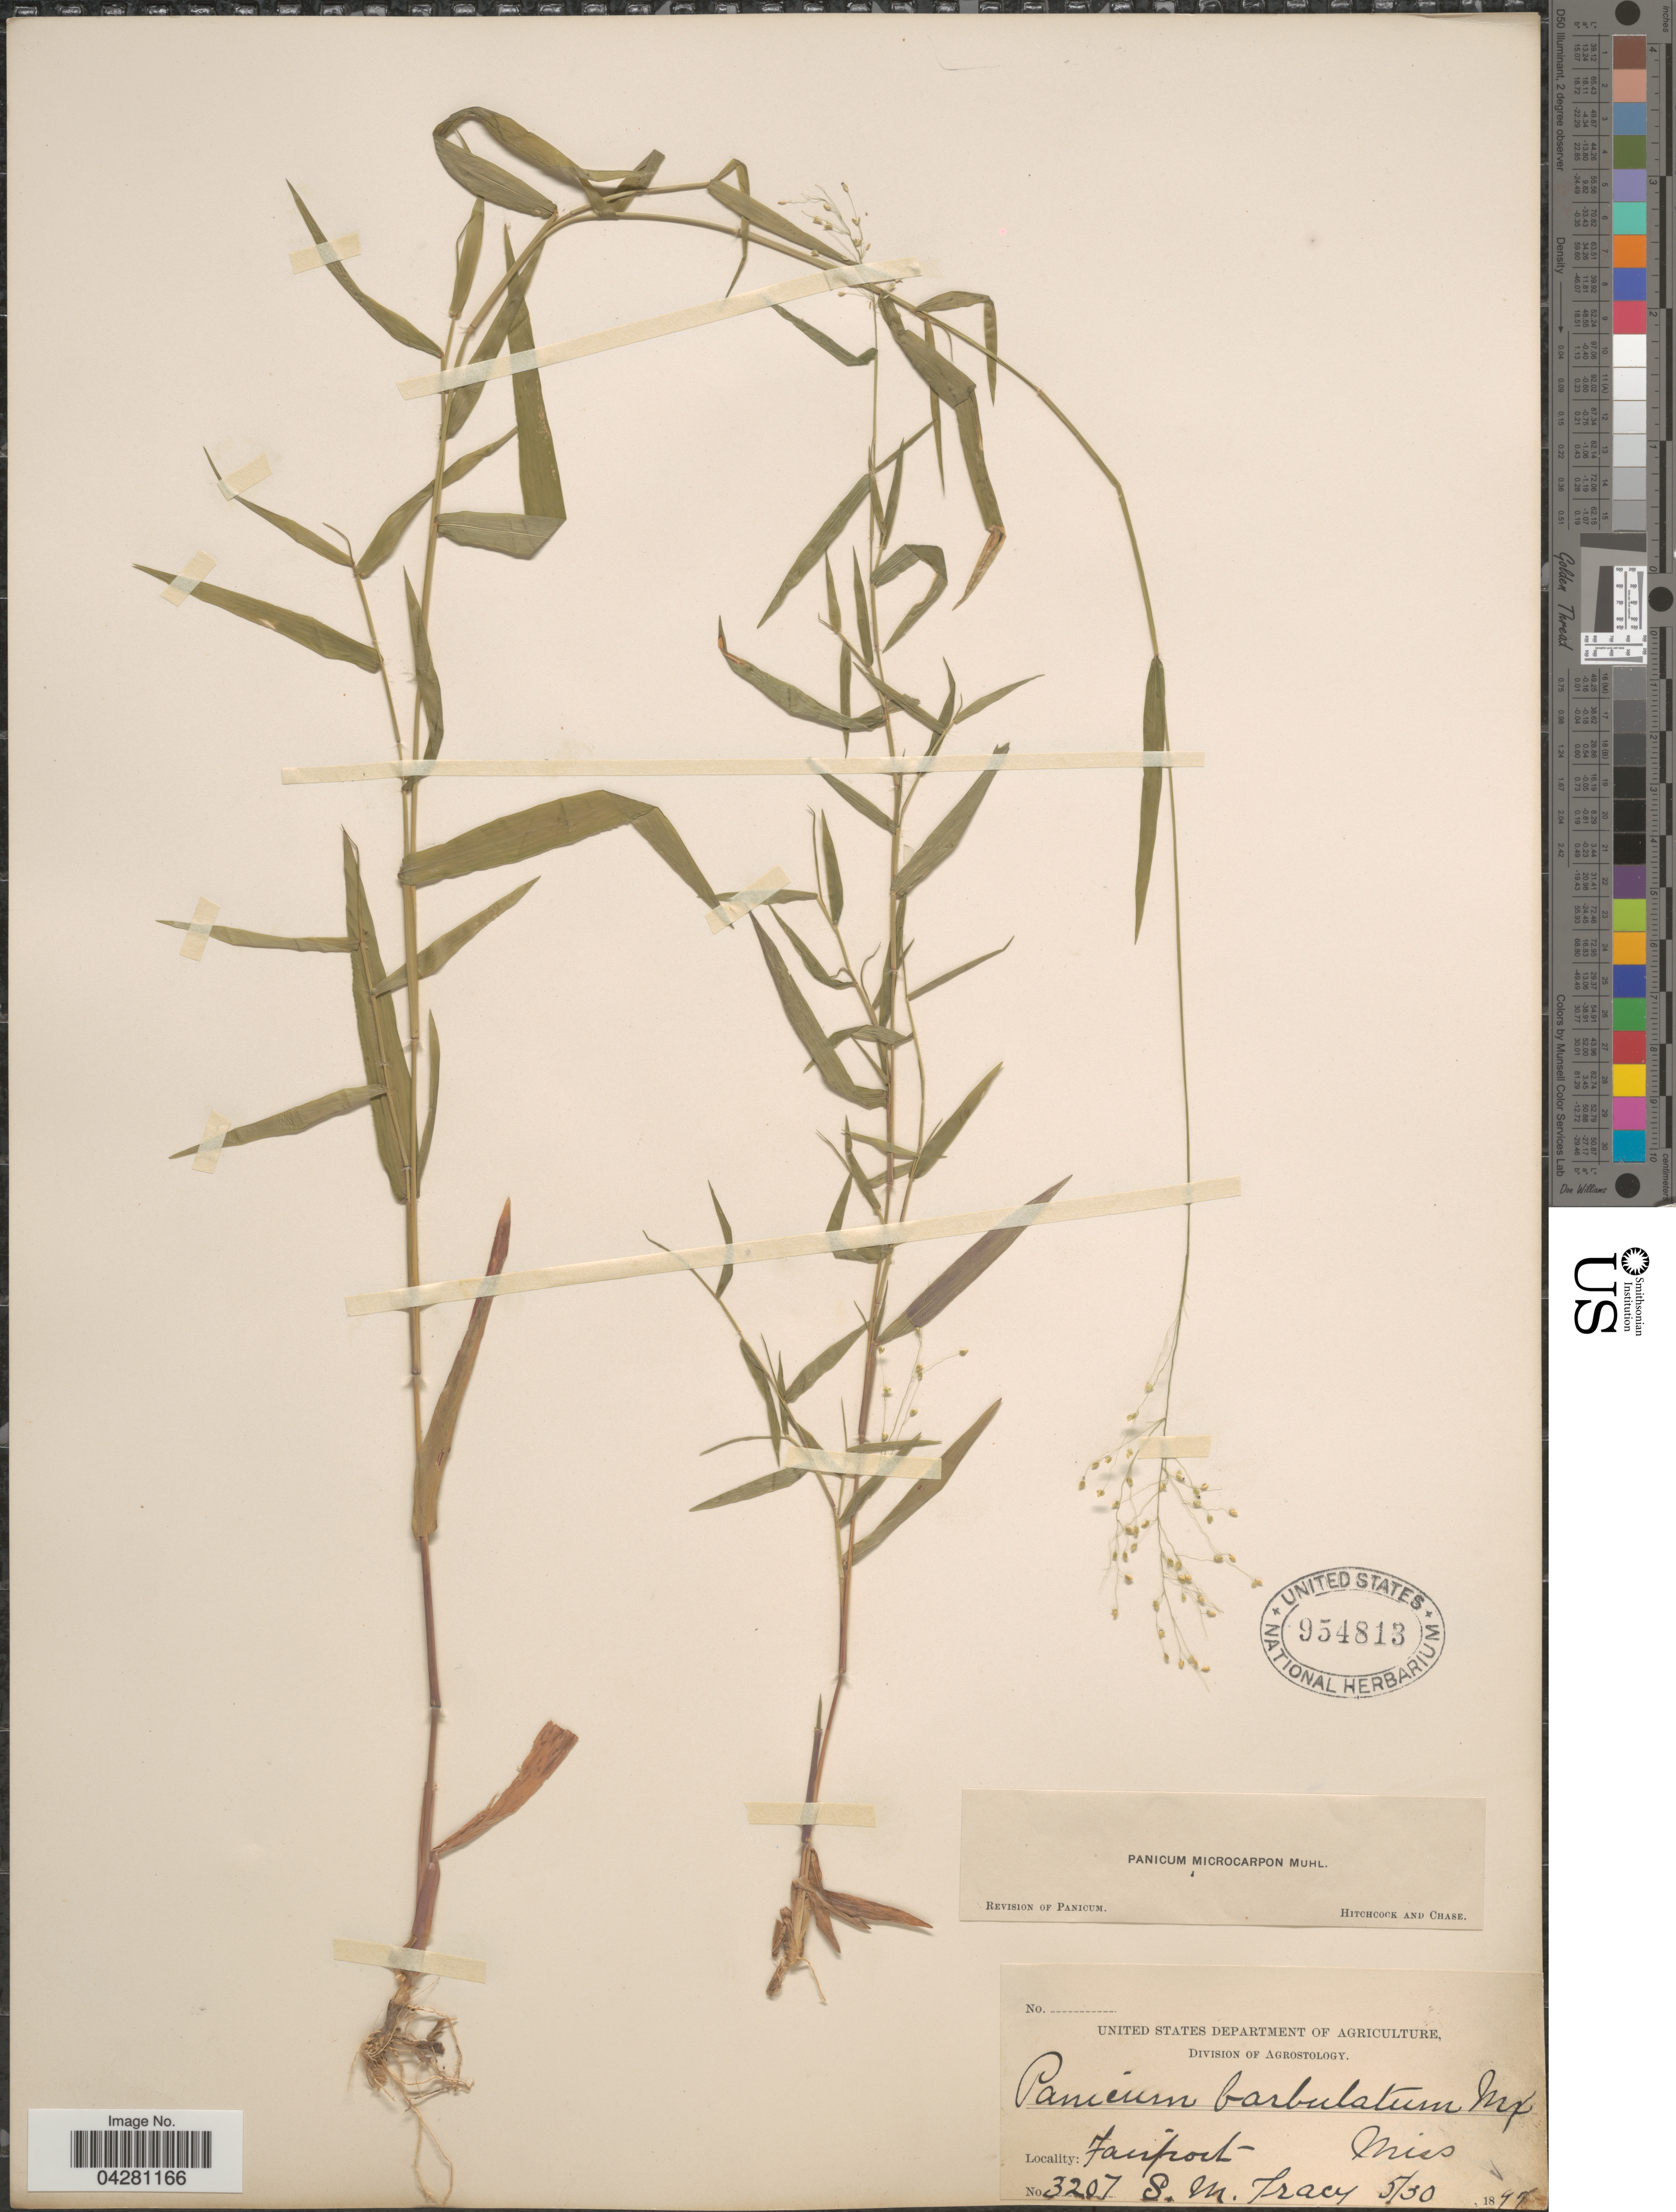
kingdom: Plantae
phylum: Tracheophyta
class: Liliopsida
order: Poales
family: Poaceae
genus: Dichanthelium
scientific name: Dichanthelium dichotomum var. dichotomum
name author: (L.) Gould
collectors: S. M. Tracy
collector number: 3207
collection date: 1897-05-30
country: United States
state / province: Mississippi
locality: Fairport.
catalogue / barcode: US 954813